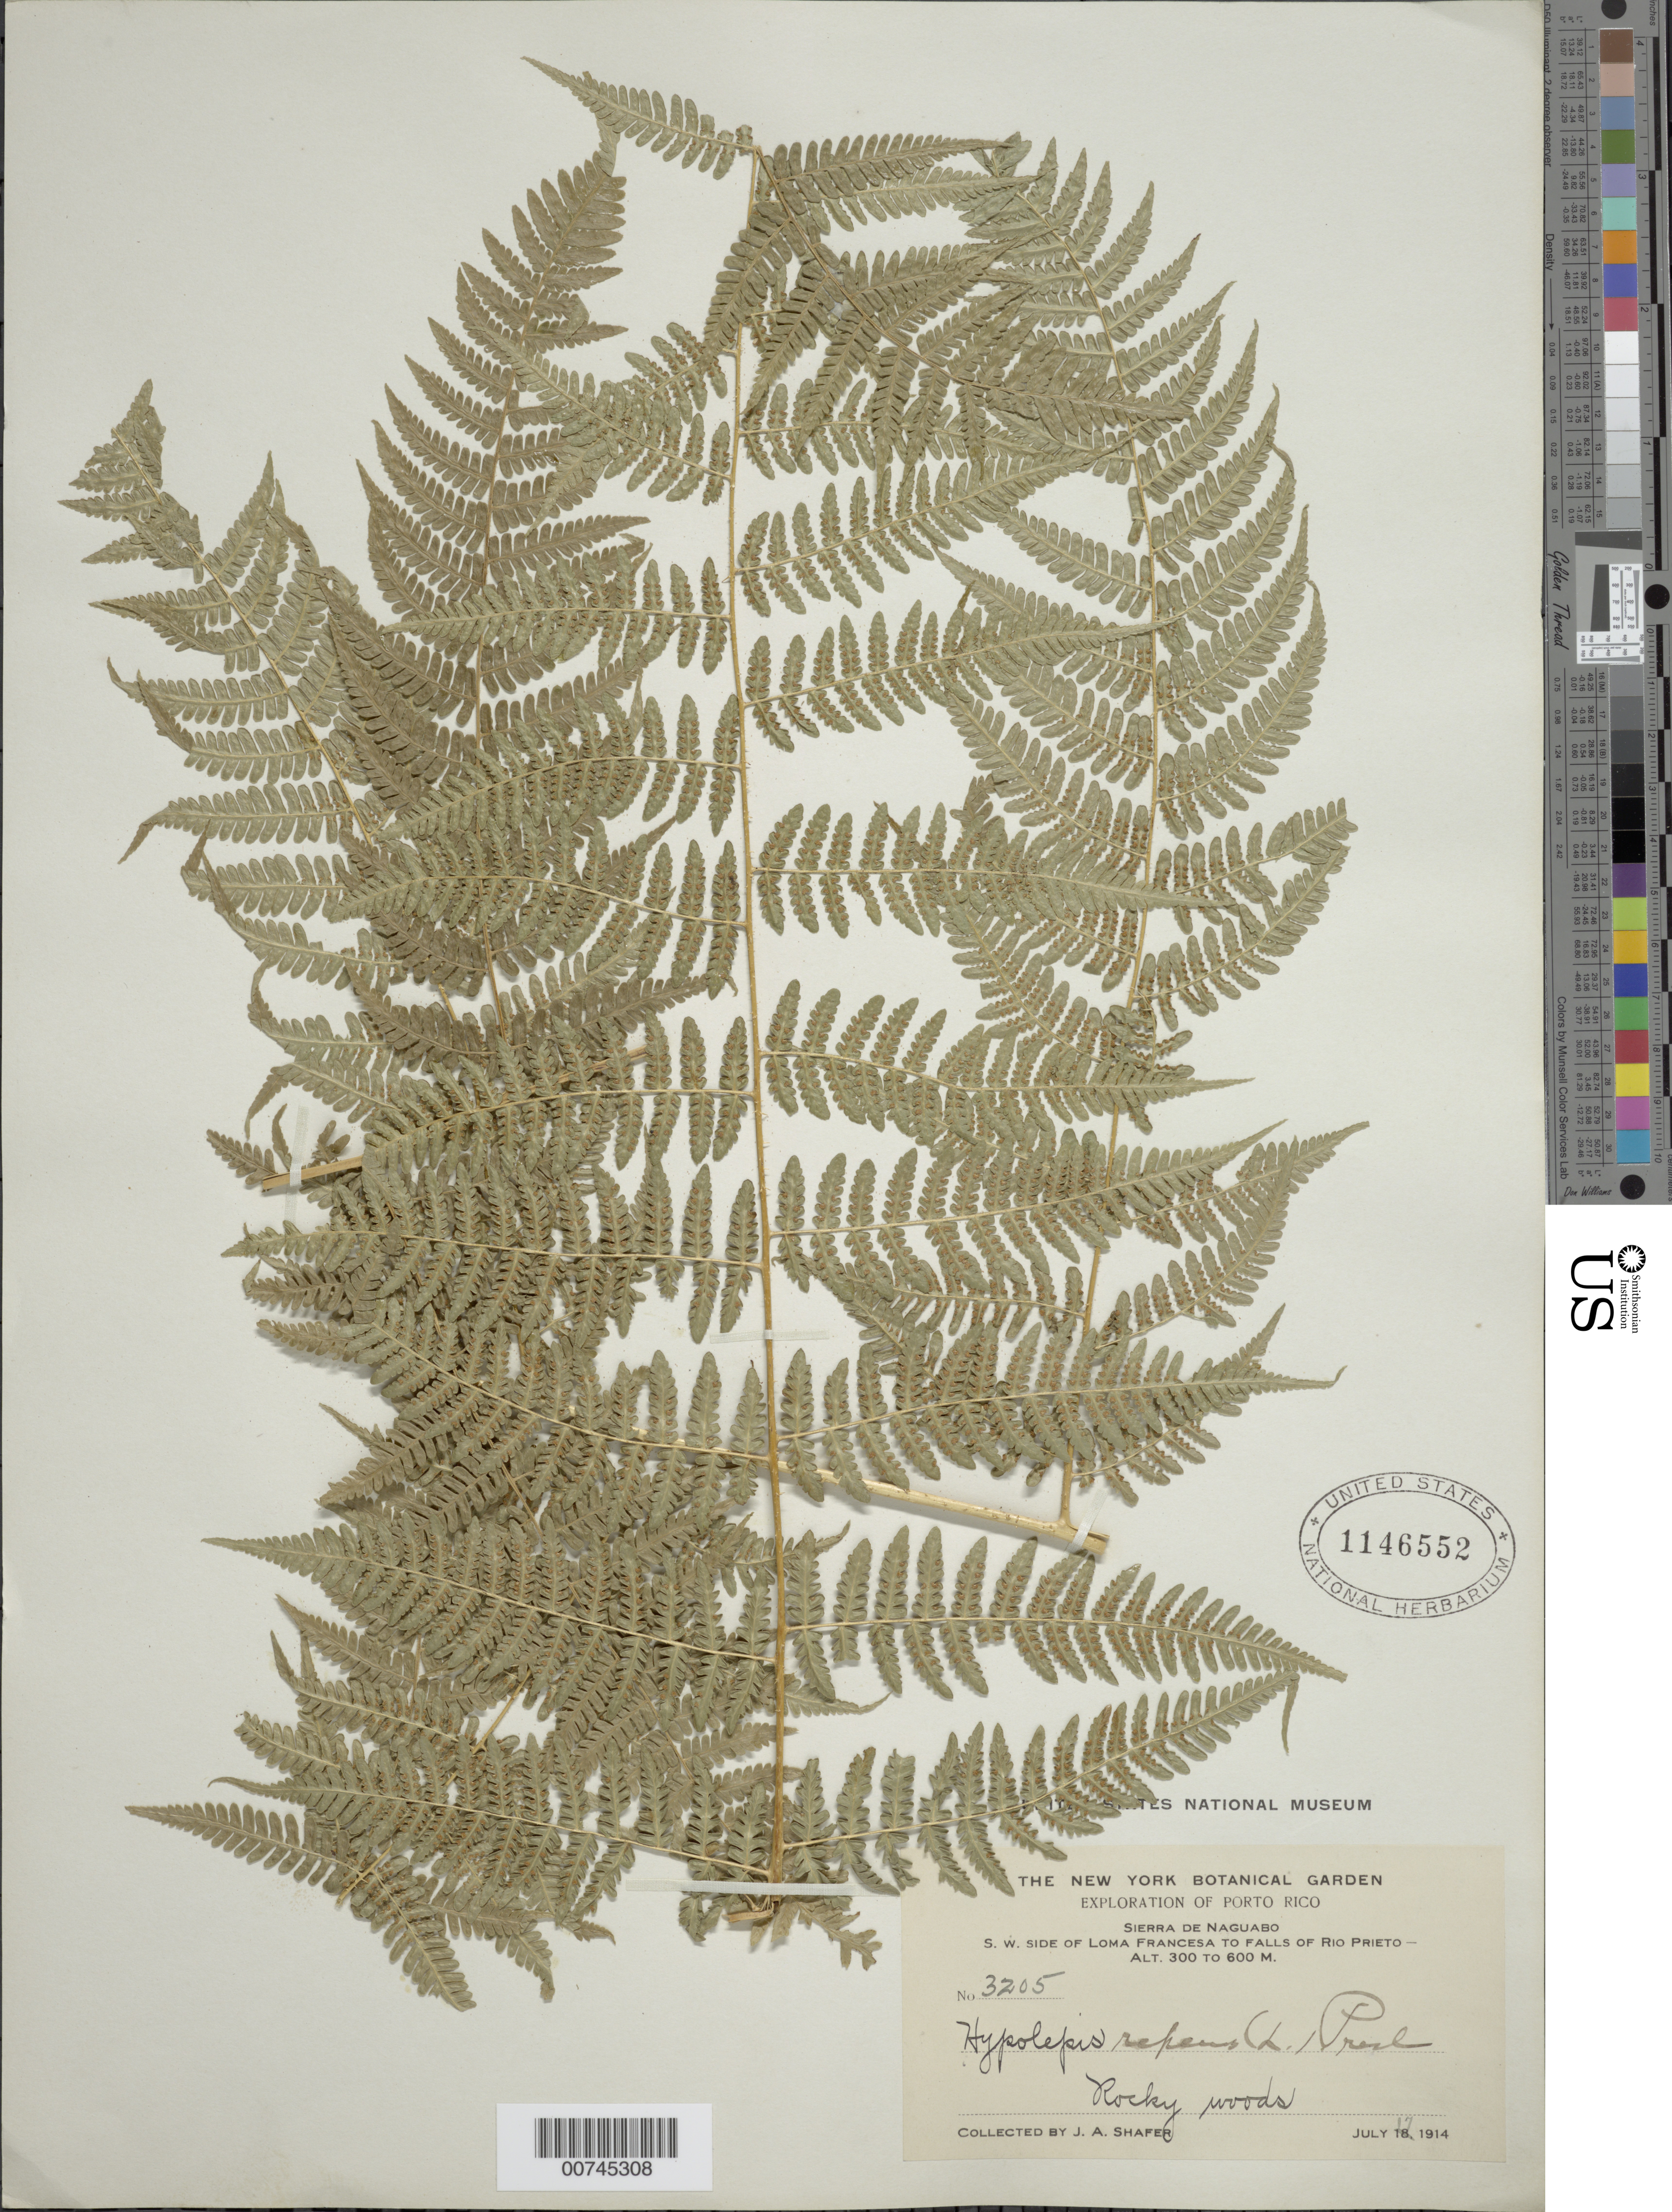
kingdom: Plantae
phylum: Tracheophyta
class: Polypodiopsida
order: Polypodiales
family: Dennstaedtiaceae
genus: Hypolepis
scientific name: Hypolepis repens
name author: (L.) C. Presl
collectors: J. A. Shafer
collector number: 3205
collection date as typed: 17 Jun 1914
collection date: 1914-06-17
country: Puerto Rico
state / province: Naguabo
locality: Sierra de Naguabo: SW side of Loma Francesa to Falls of Rio Prieto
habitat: Rocky woods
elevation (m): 300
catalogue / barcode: US 1146552